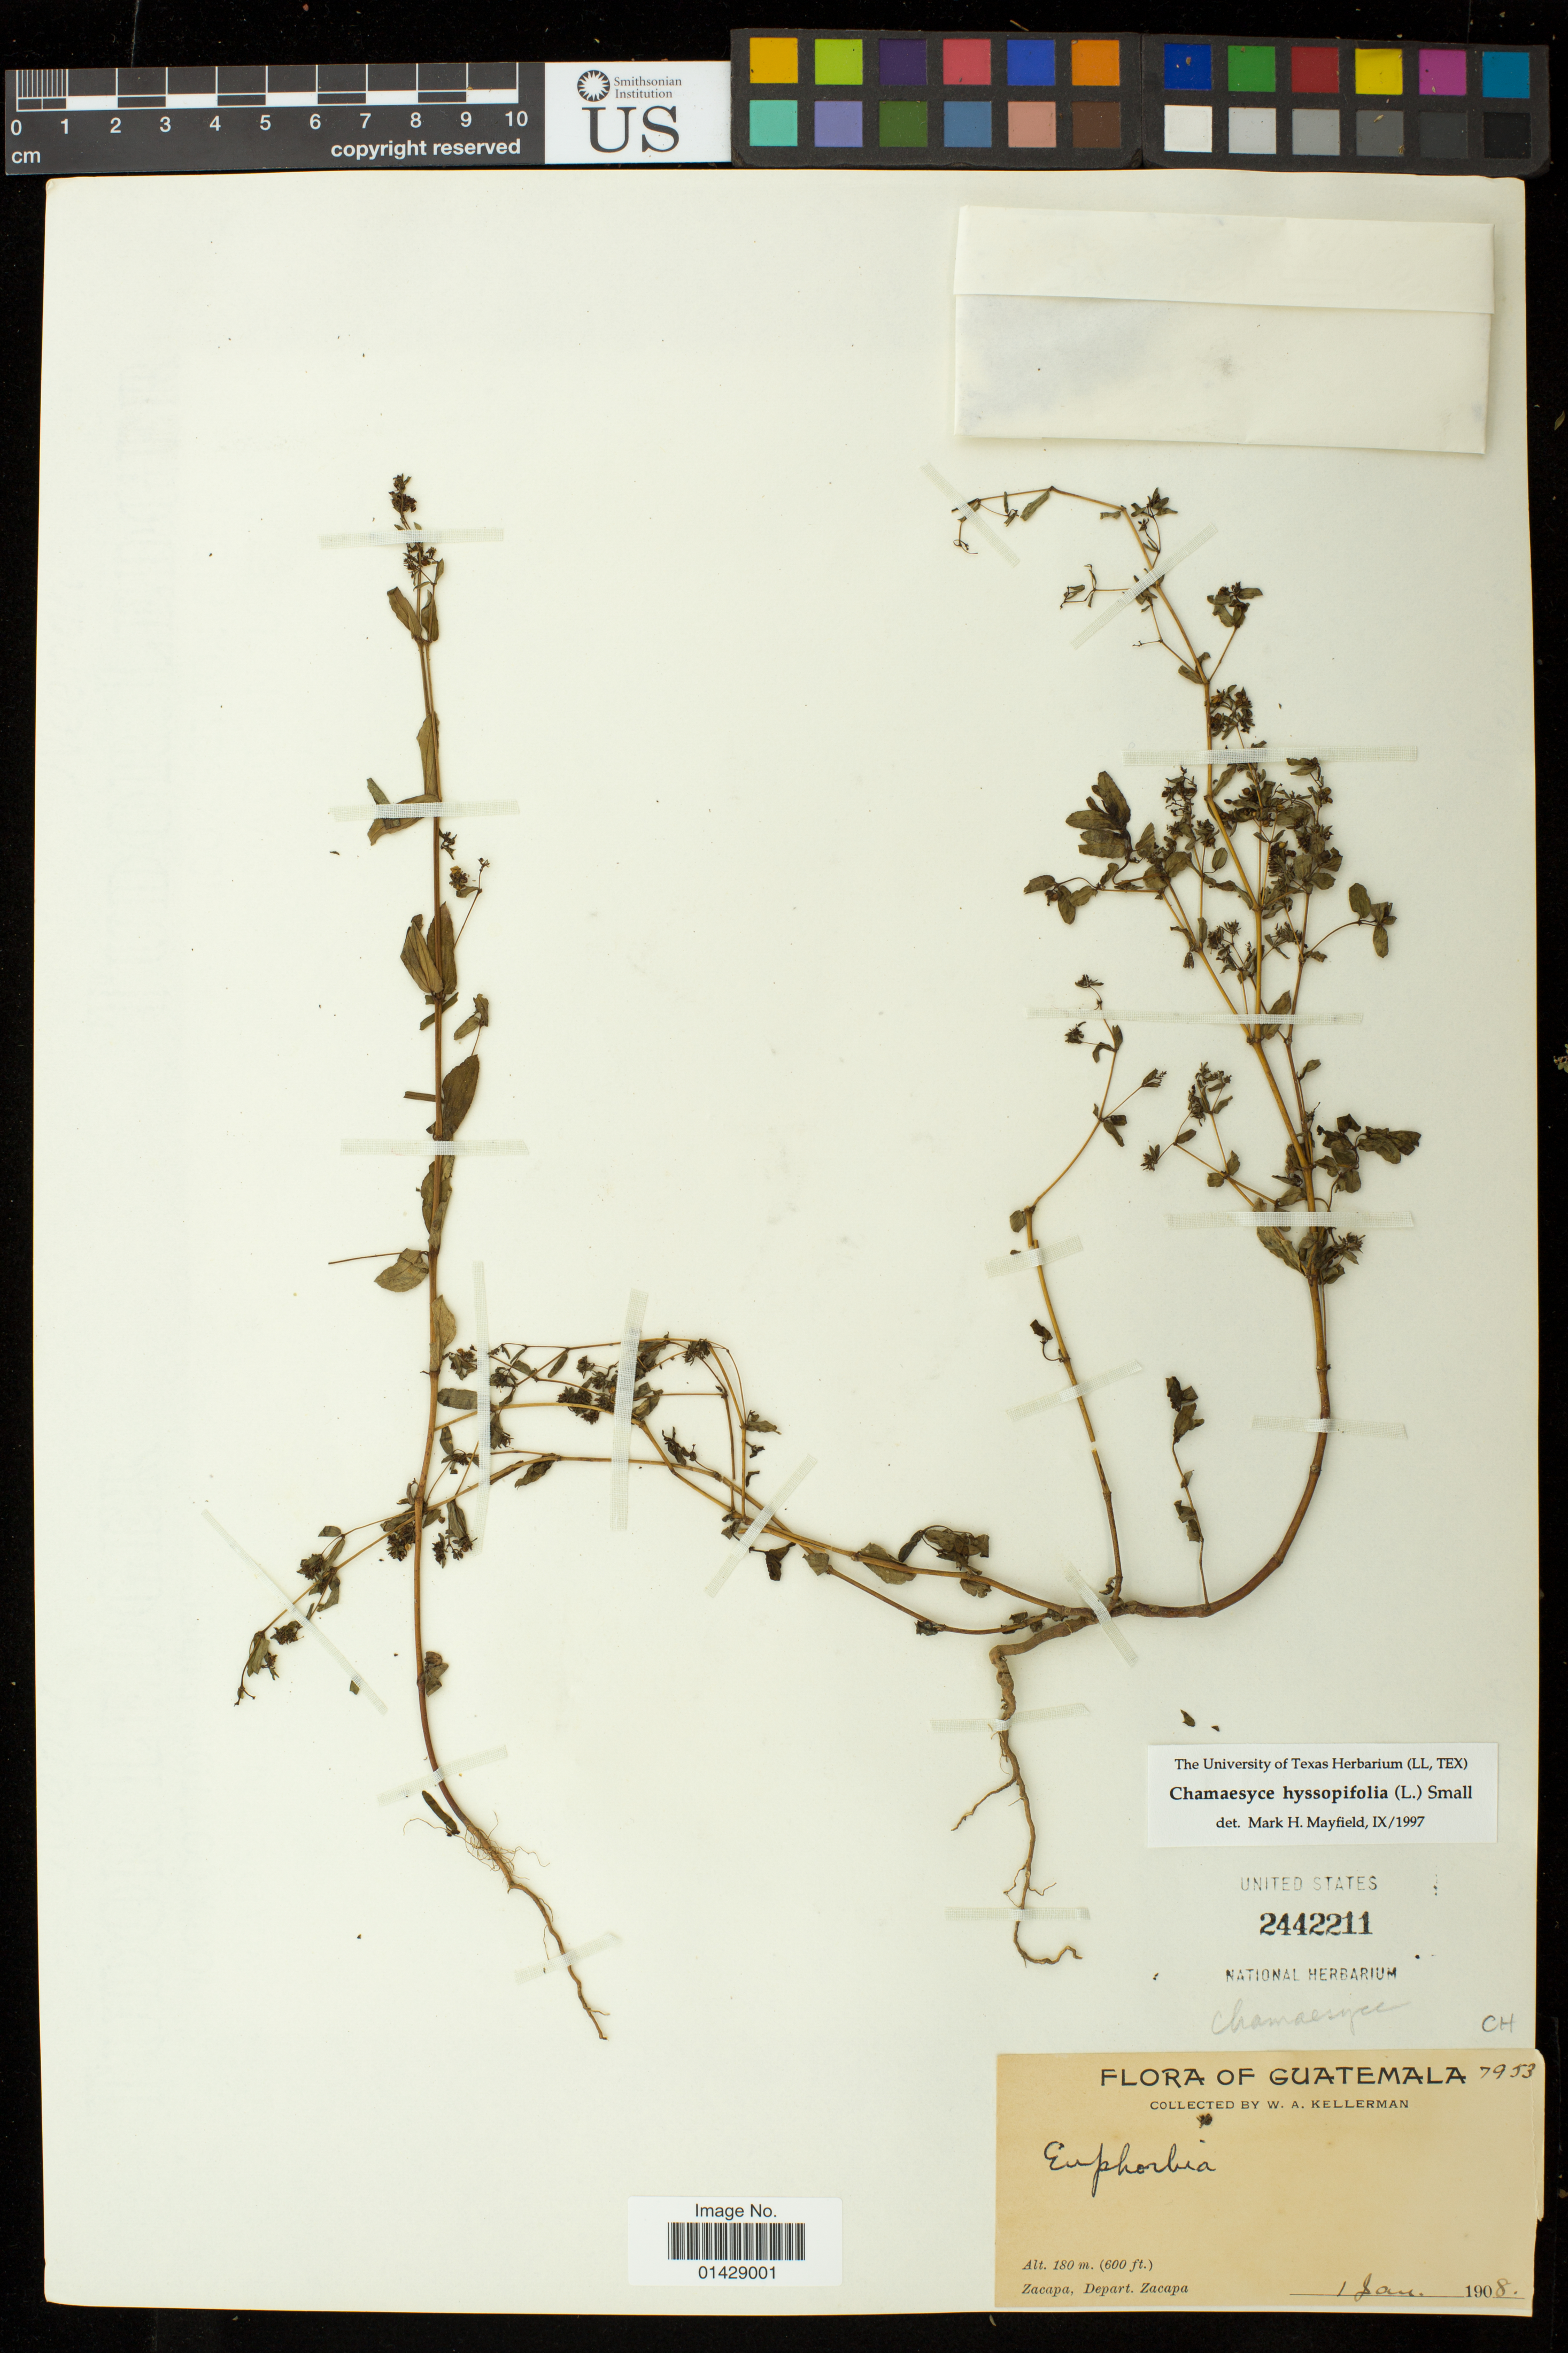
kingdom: Plantae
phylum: Tracheophyta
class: Magnoliopsida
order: Malpighiales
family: Euphorbiaceae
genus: Euphorbia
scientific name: Euphorbia hyssopifolia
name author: L.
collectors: W. A. Kellerman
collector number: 7953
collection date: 1908-01-01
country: Guatemala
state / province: Zacapa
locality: Zacapa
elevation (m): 180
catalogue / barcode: US 2442211